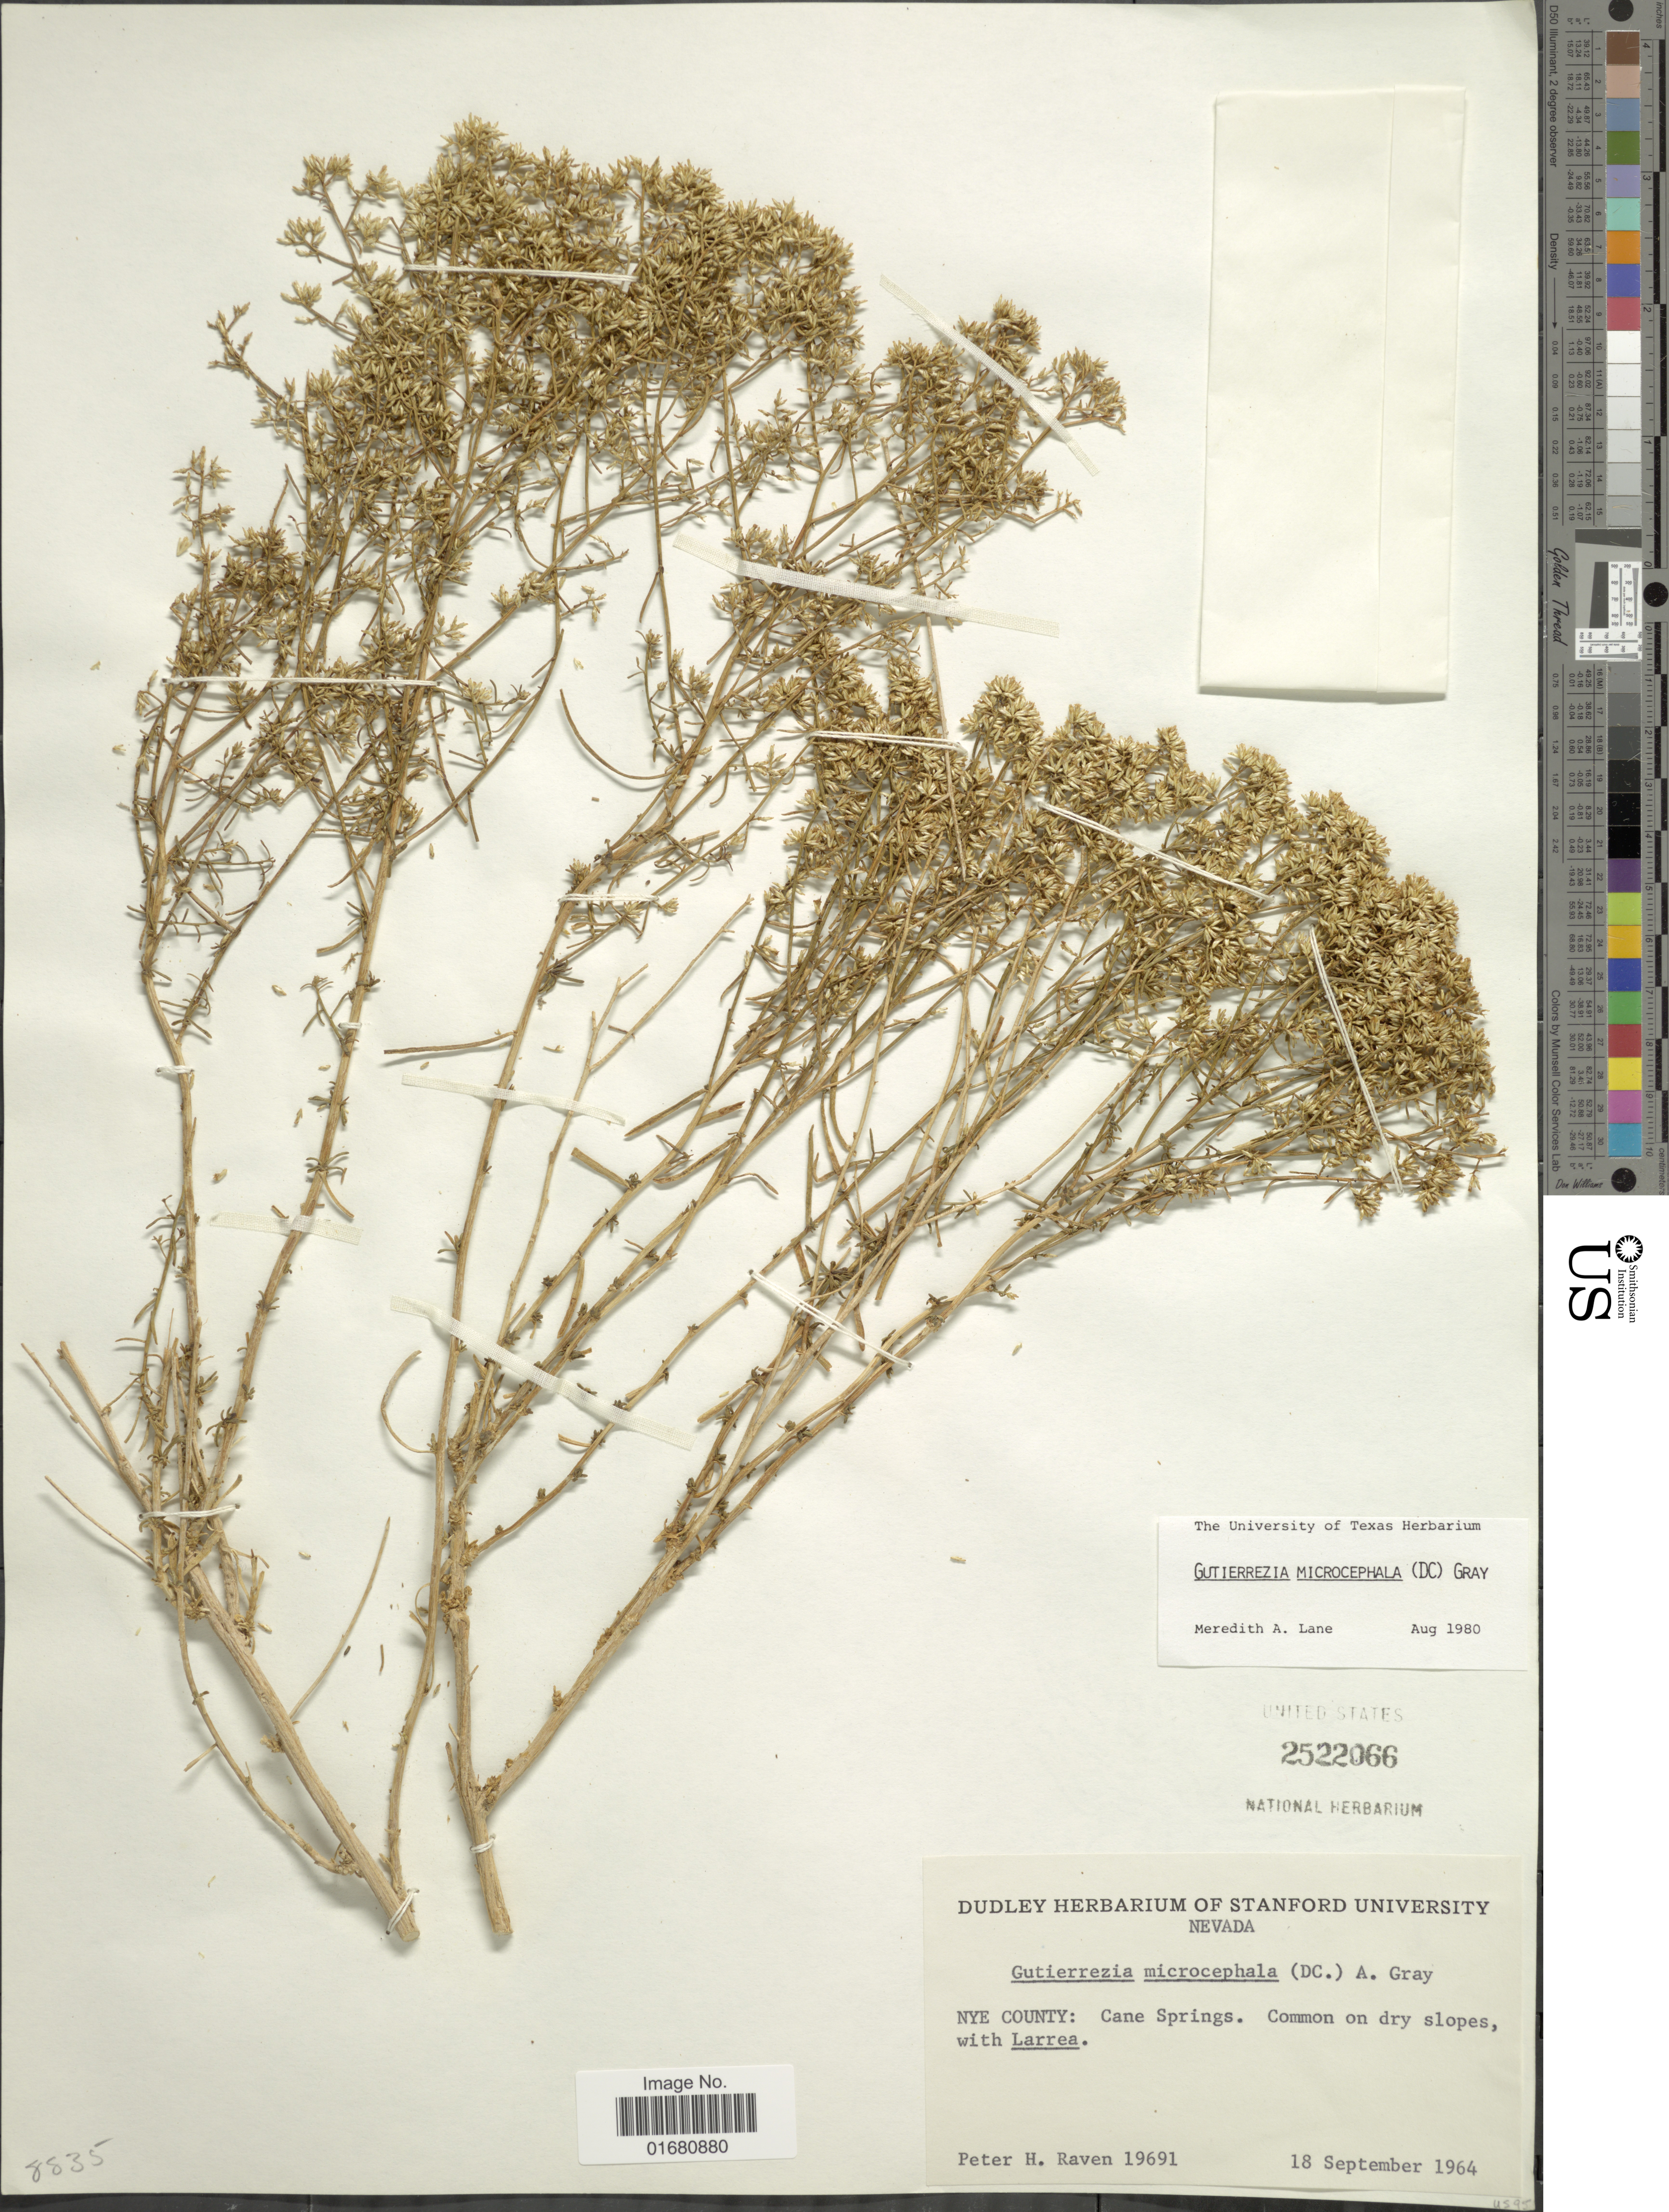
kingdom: Plantae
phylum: Tracheophyta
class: Magnoliopsida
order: Asterales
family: Asteraceae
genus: Gutierrezia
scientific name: Gutierrezia microcephala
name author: (DC.) A. Gray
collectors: P. Raven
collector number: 19691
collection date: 1964-09-18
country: United States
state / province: Nevada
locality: Nye County: Cane Springs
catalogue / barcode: US 2522066